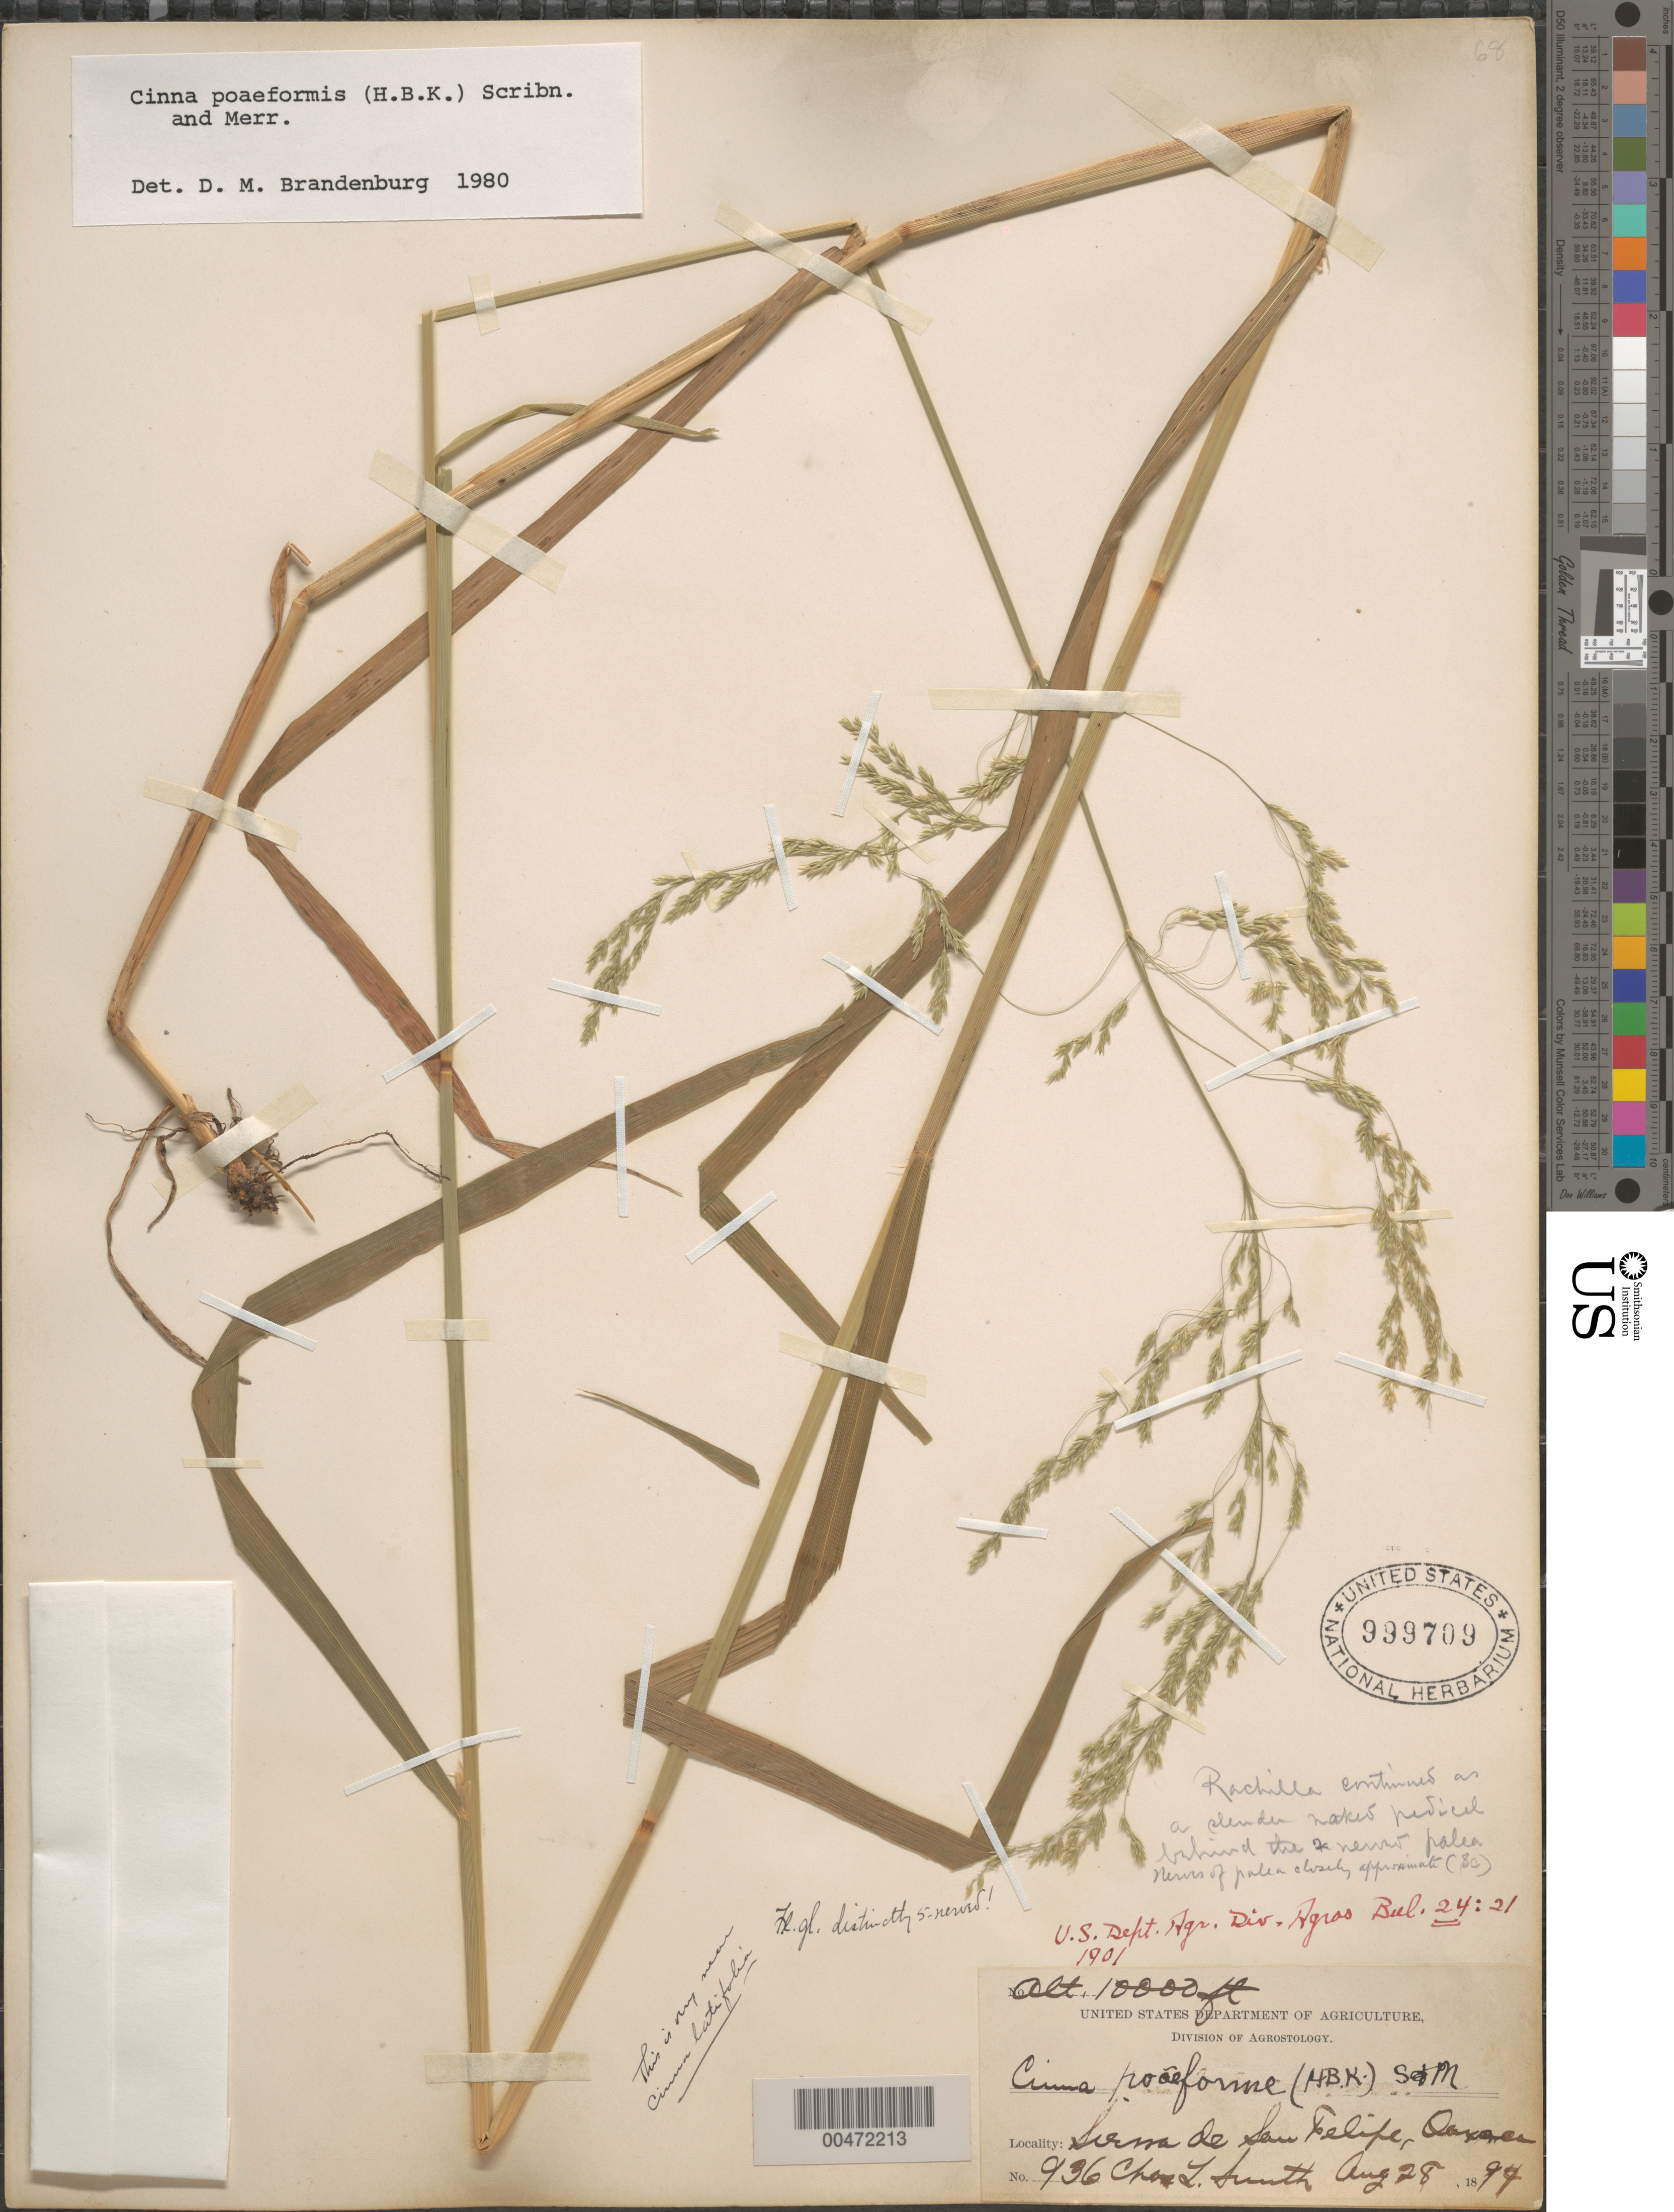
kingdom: Plantae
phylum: Tracheophyta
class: Liliopsida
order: Poales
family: Poaceae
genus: Cinna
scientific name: Cinna poiformis (Kunth) Scribn. & Merr.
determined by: Brandenburg, D. M.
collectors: C. L. Smith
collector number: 936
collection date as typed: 28 Aug 1899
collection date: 1899-08-28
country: Mexico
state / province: Oaxaca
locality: Sierra de San Felipe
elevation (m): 3048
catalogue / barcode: US 999709